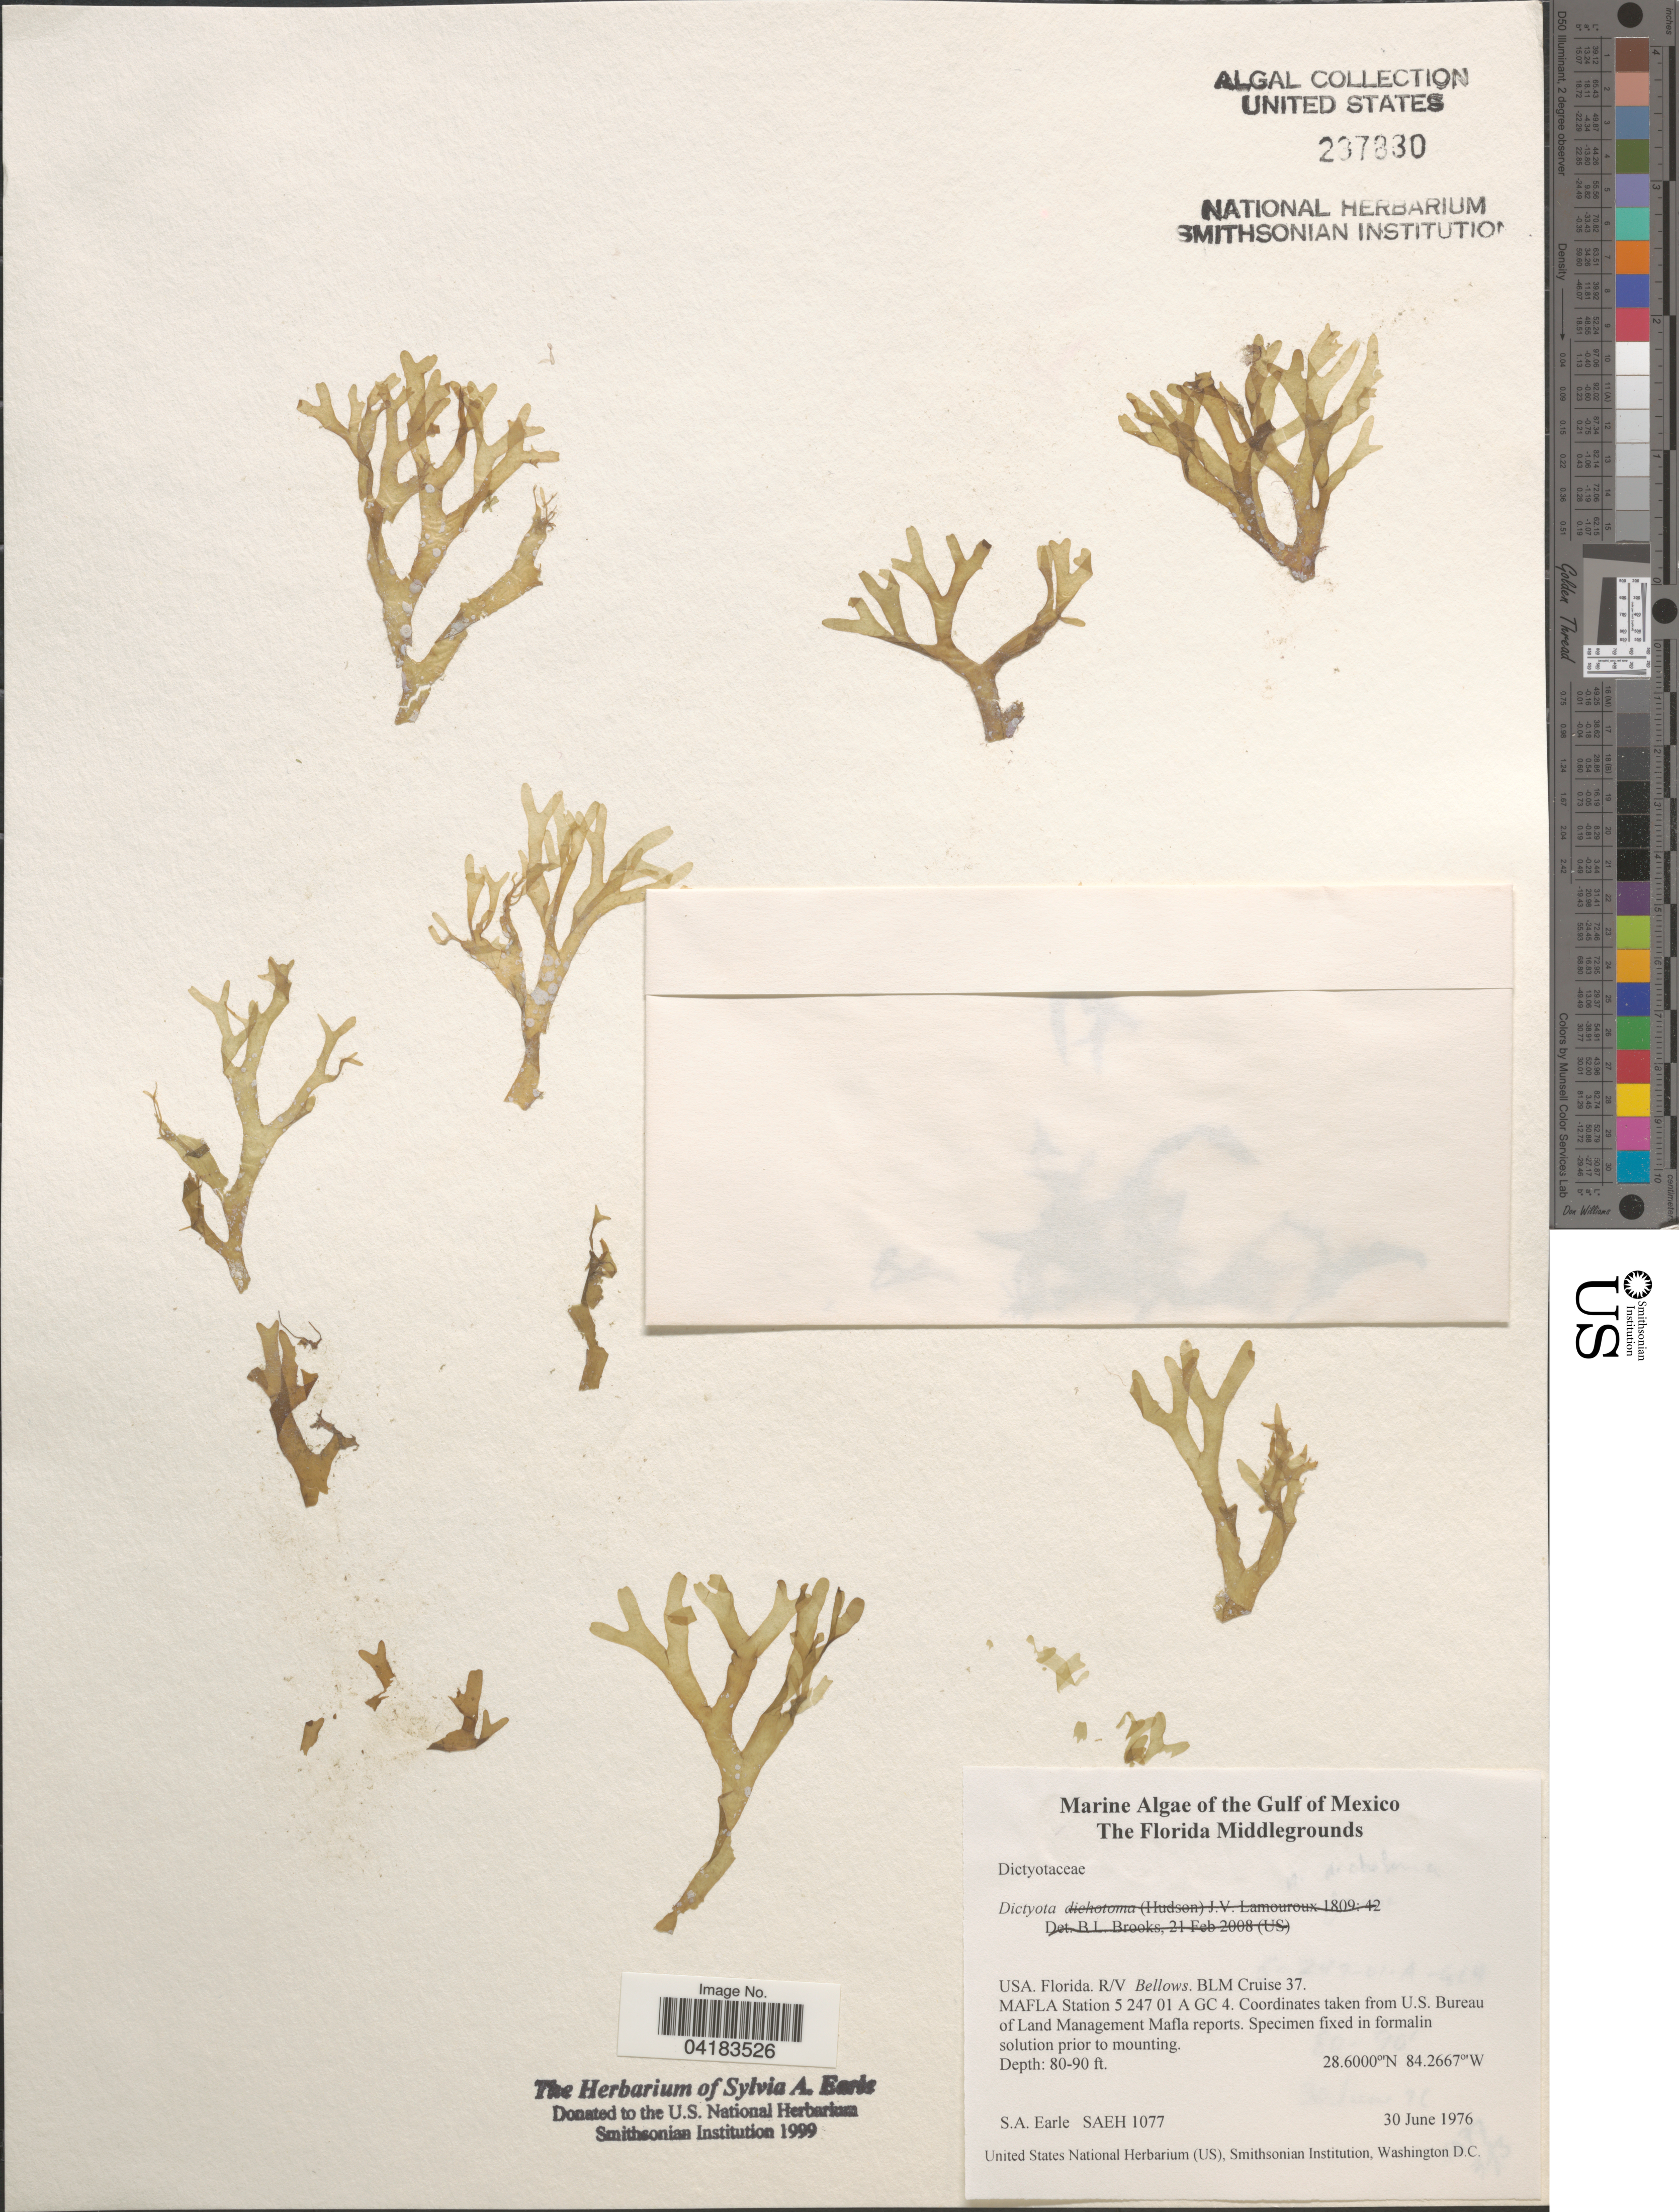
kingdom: Chromista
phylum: Ochrophyta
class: Phaeophyceae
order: Dictyotales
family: Dictyotaceae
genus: Dictyota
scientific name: Dictyota sp.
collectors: S. A. Earle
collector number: SAEH1077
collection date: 1976-06-30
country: United States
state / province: Florida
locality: The Gulf of Mexico. The Florida Middlegrounds. R/V Bellows. BLM Cruise 37. MAFLA Station 5 247 01 A GC 4. Coordinates taken from U.S. Bureau of Land Management Mafla reports.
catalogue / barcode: US 237830